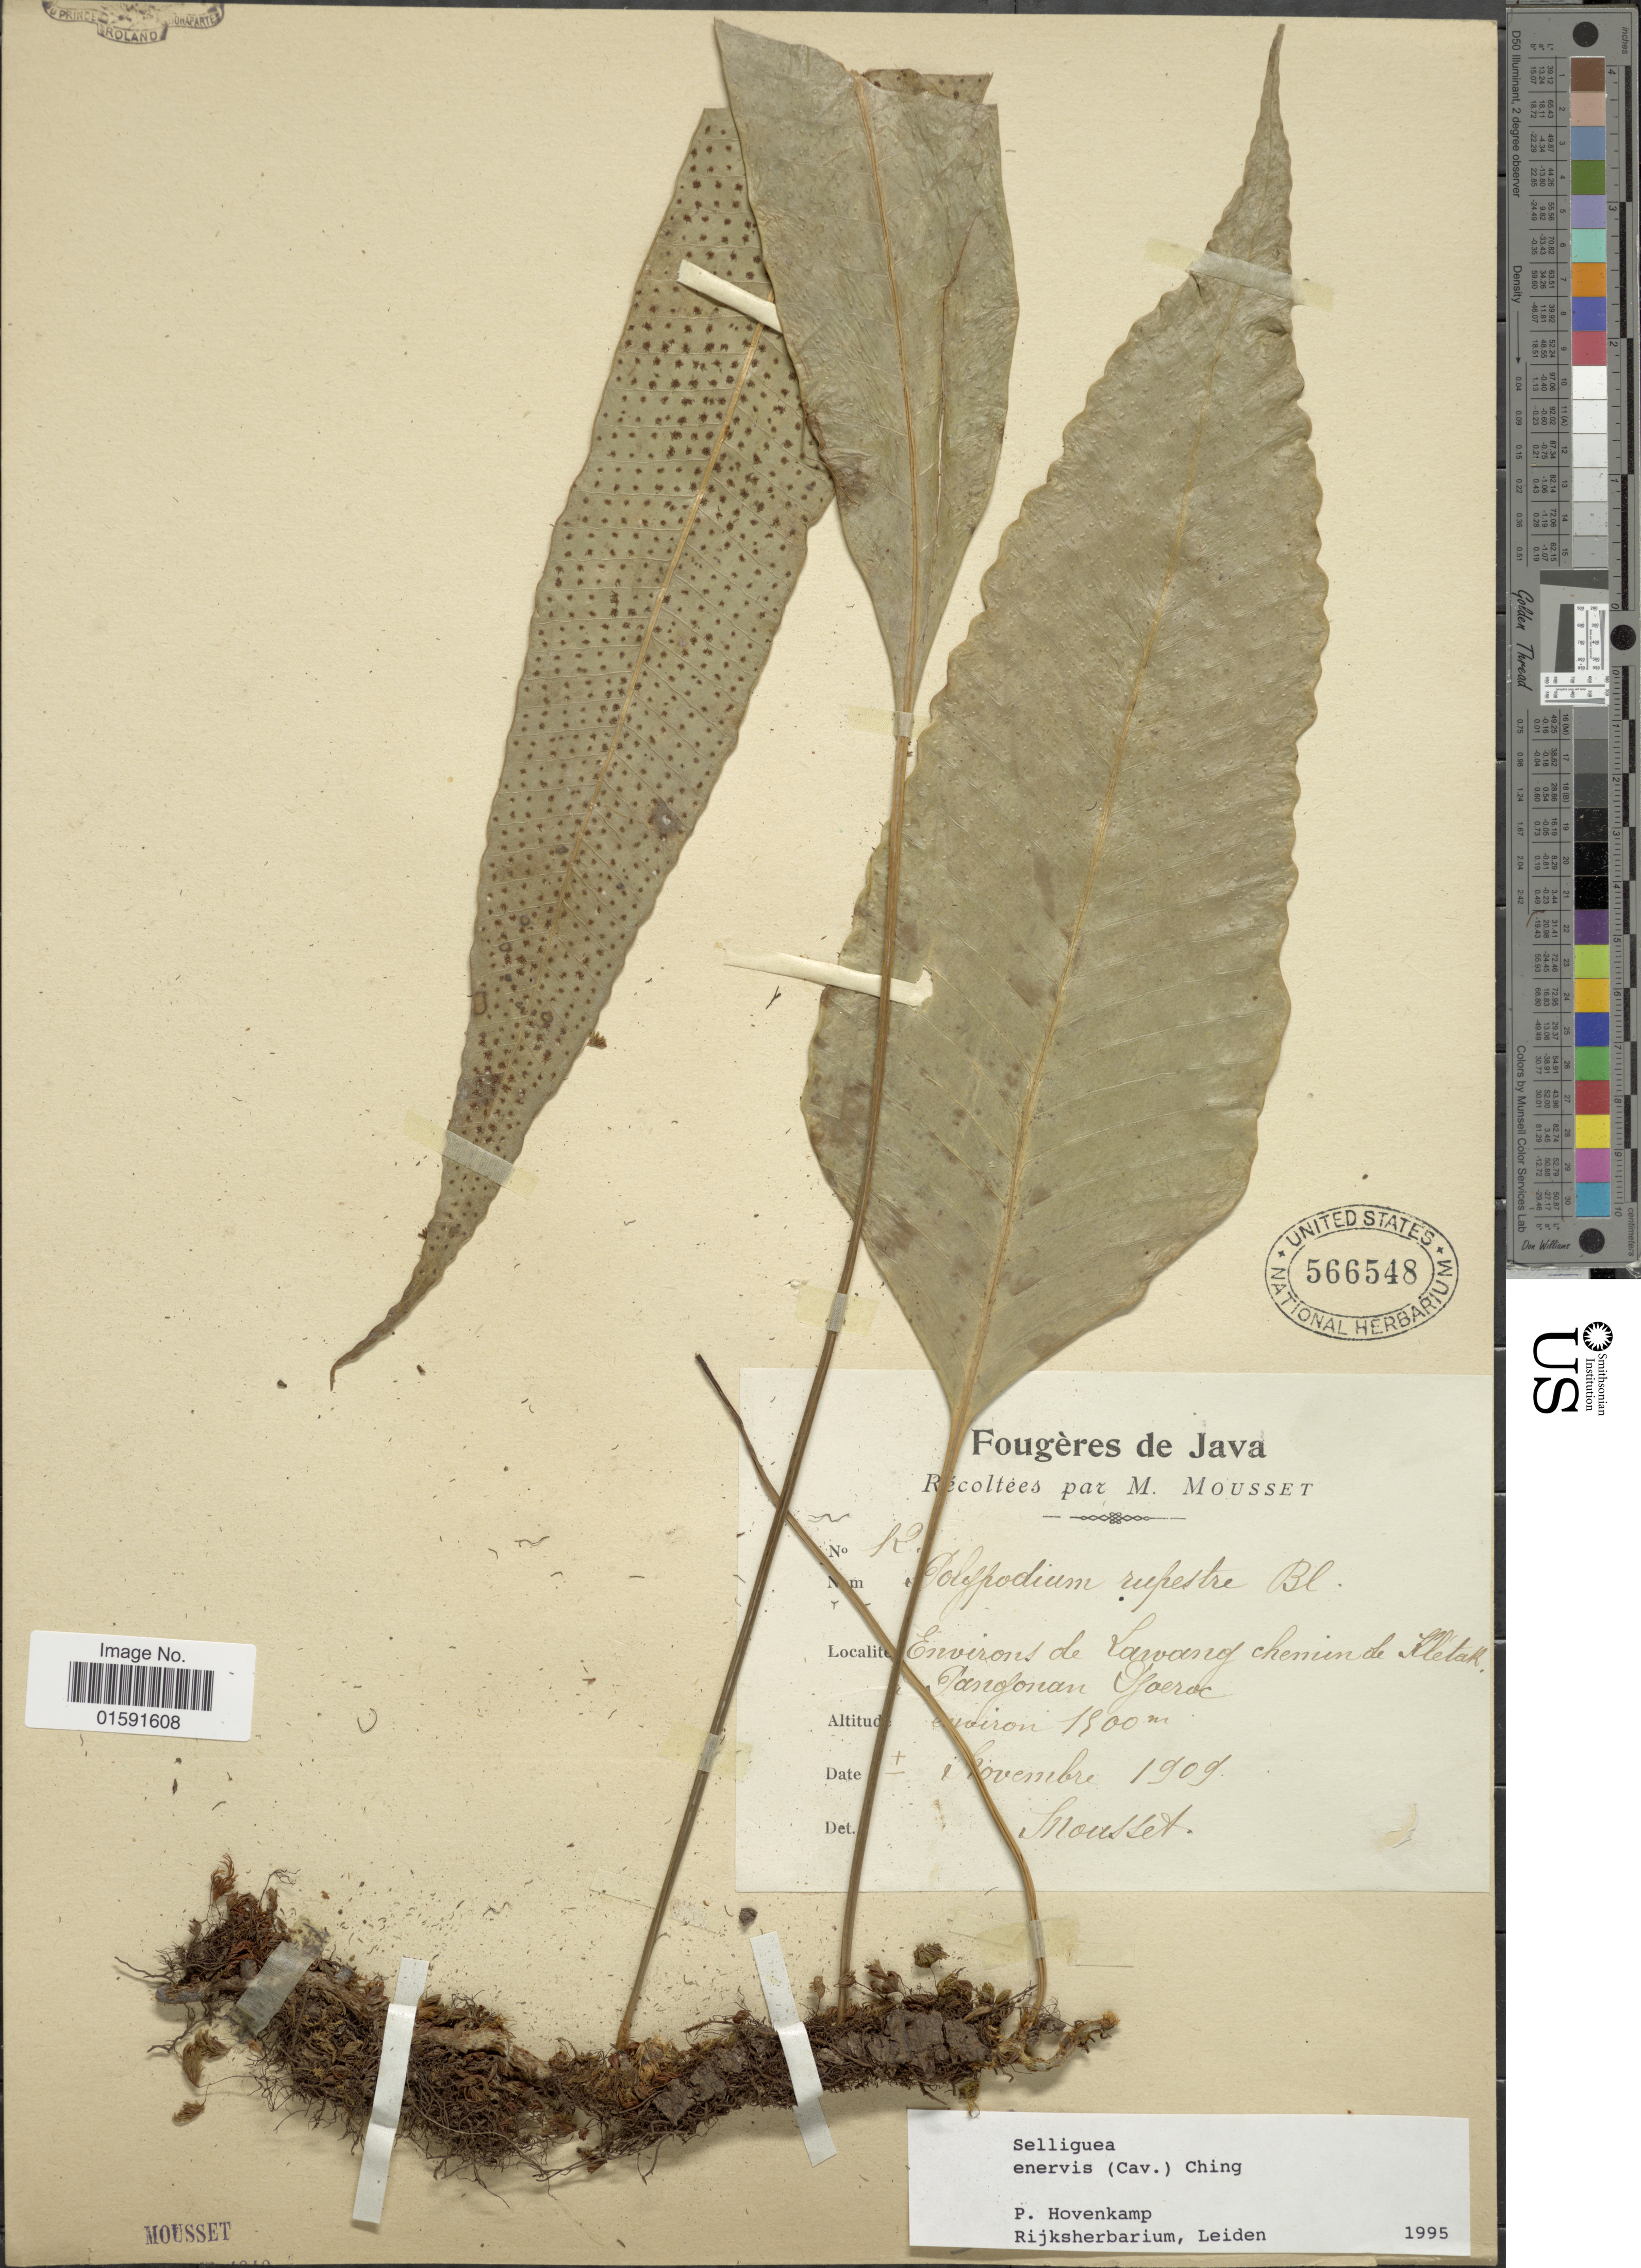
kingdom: Plantae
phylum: Tracheophyta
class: Polypodiopsida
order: Polypodiales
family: Polypodiaceae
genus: Selliguea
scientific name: Selliguea enervis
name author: (Cav.) Ching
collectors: Mousset, --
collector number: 12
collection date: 1909-11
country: Indonesia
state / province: Java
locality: Environs de Lawang chemin de Kletak, à Pangonan Djoeroe.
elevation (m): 1800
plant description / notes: Corrected "Pangonan Sjoeroe" to "à Pangonan Djoeroe."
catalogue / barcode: US 566548